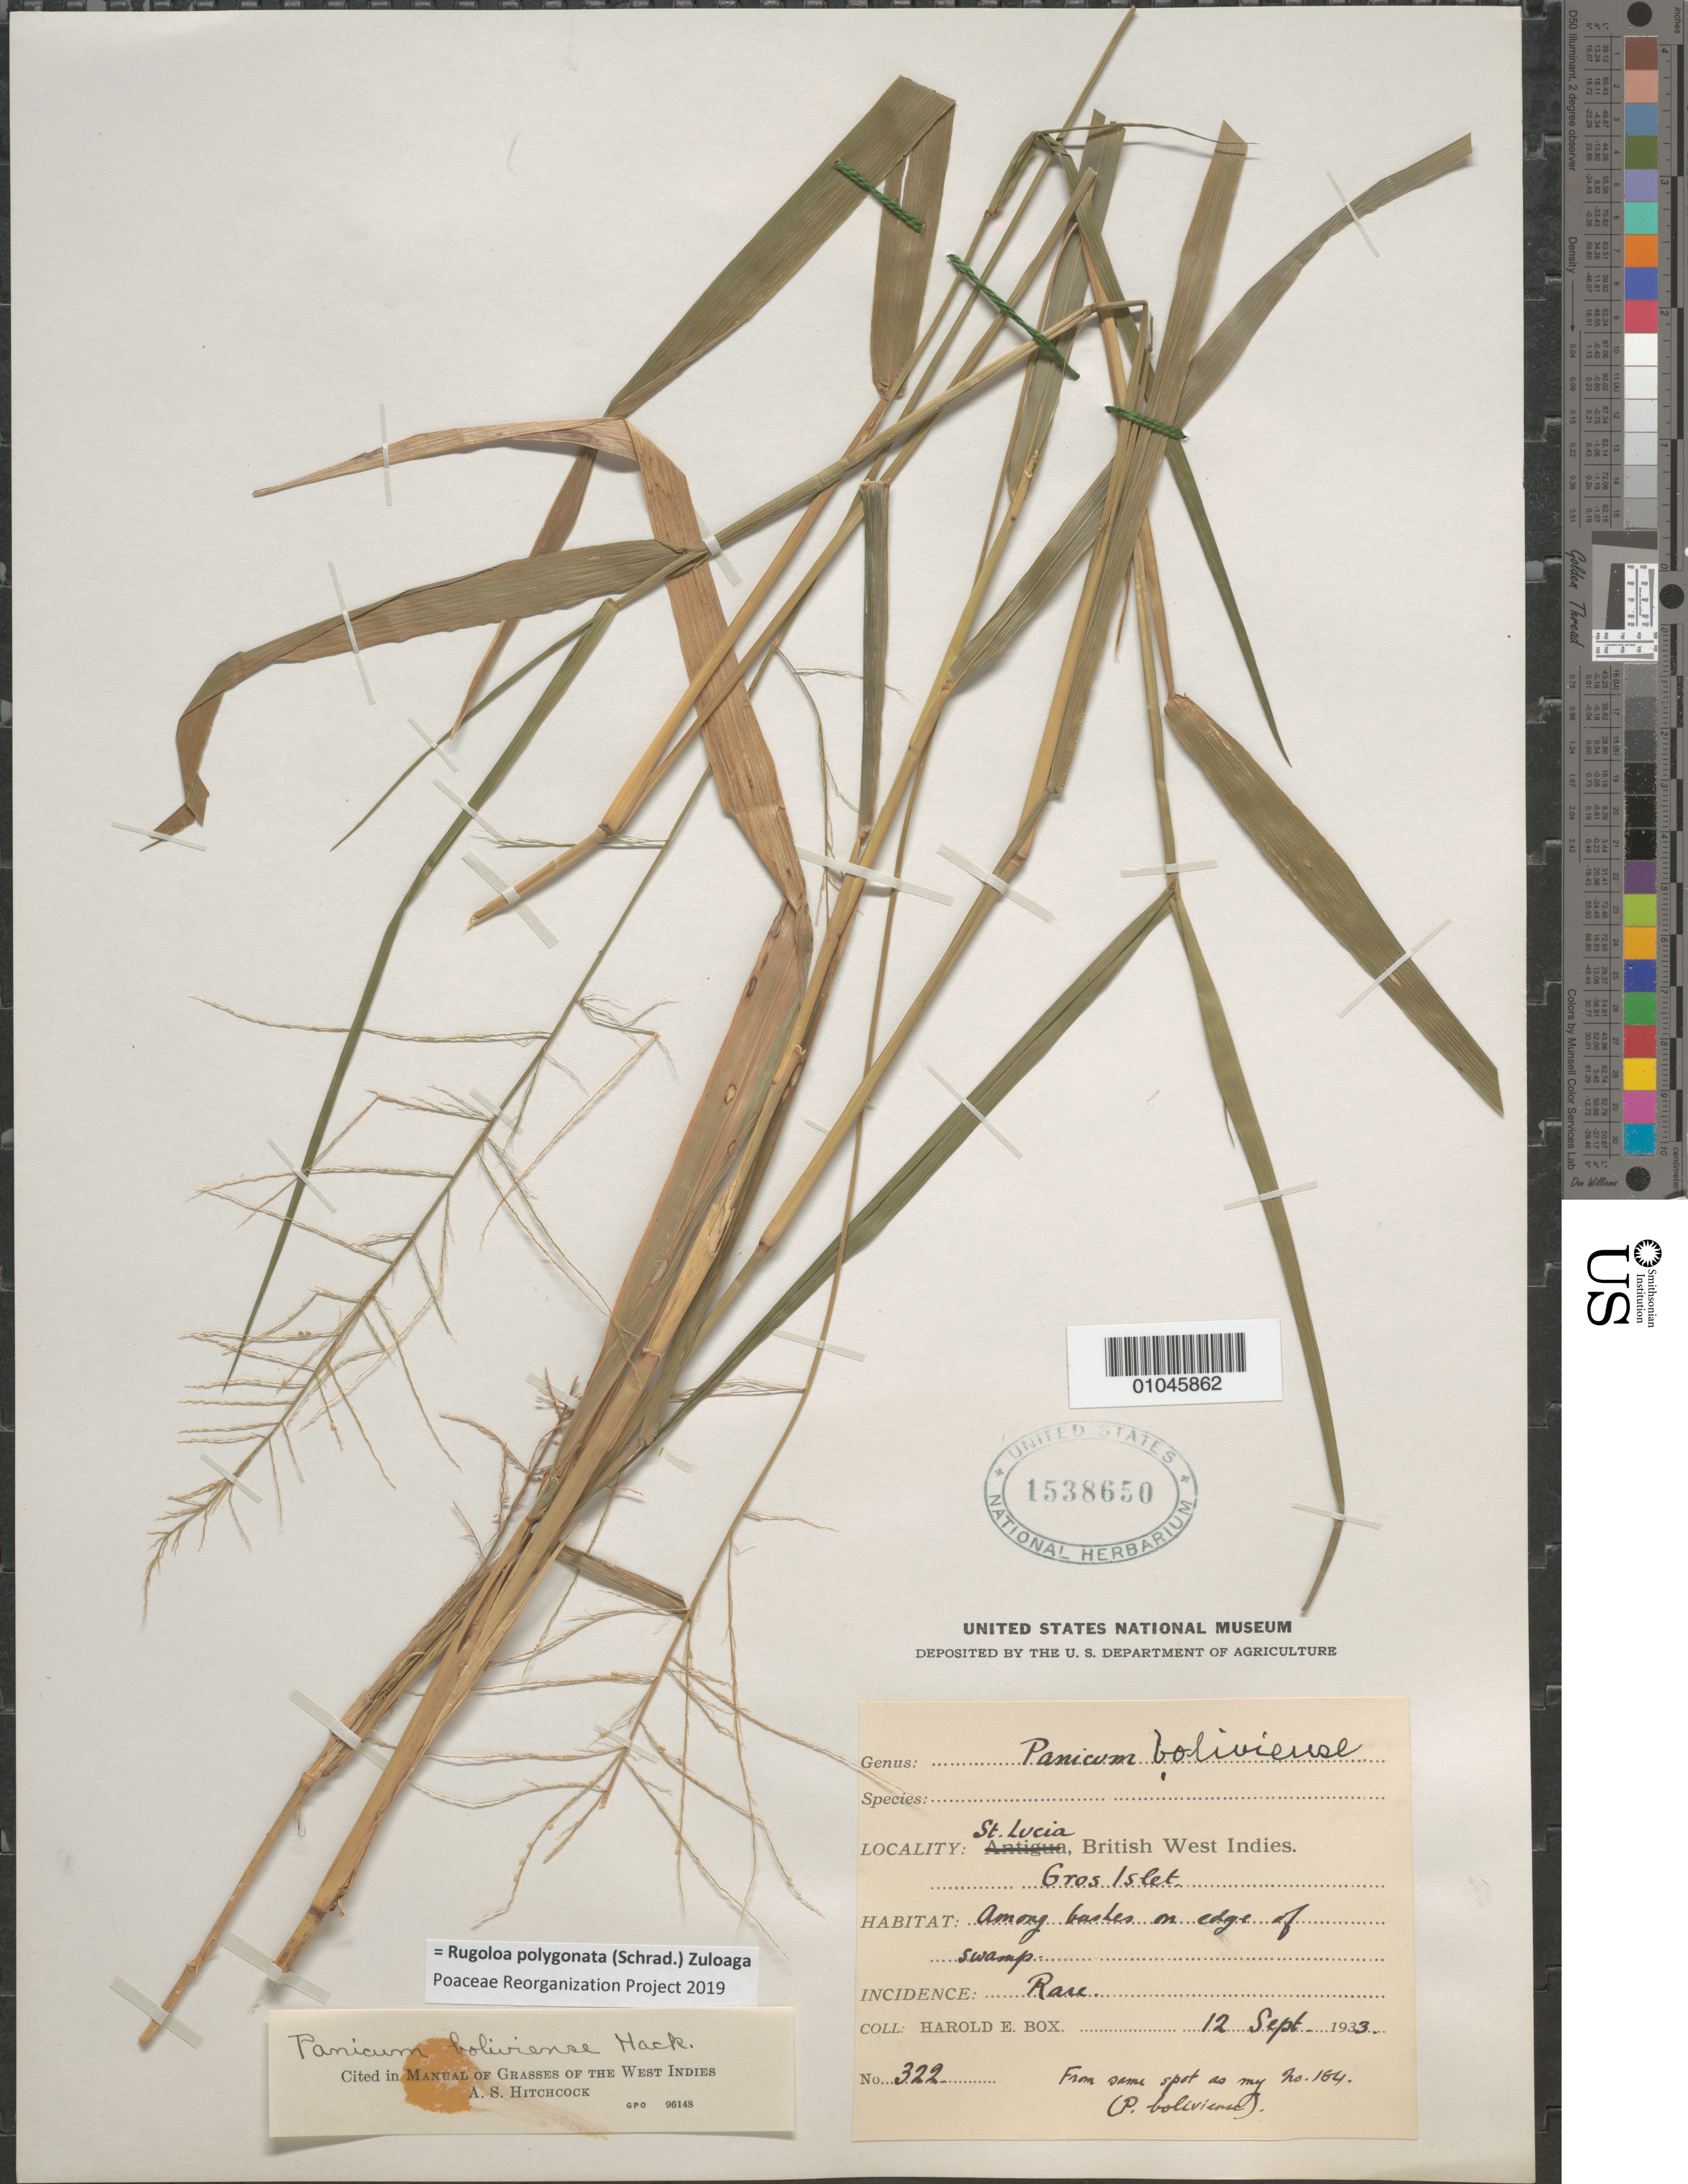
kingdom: Plantae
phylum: Tracheophyta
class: Liliopsida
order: Poales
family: Poaceae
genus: Panicum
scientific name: Panicum boliviense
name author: Hack.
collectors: H. E. Box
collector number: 322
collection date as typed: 12 Sep 1933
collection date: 1933-09-12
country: St. Lucia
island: St. Lucia I.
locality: Among bushes on edge of swamp. Gros Islet. Rare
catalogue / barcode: US 1538650